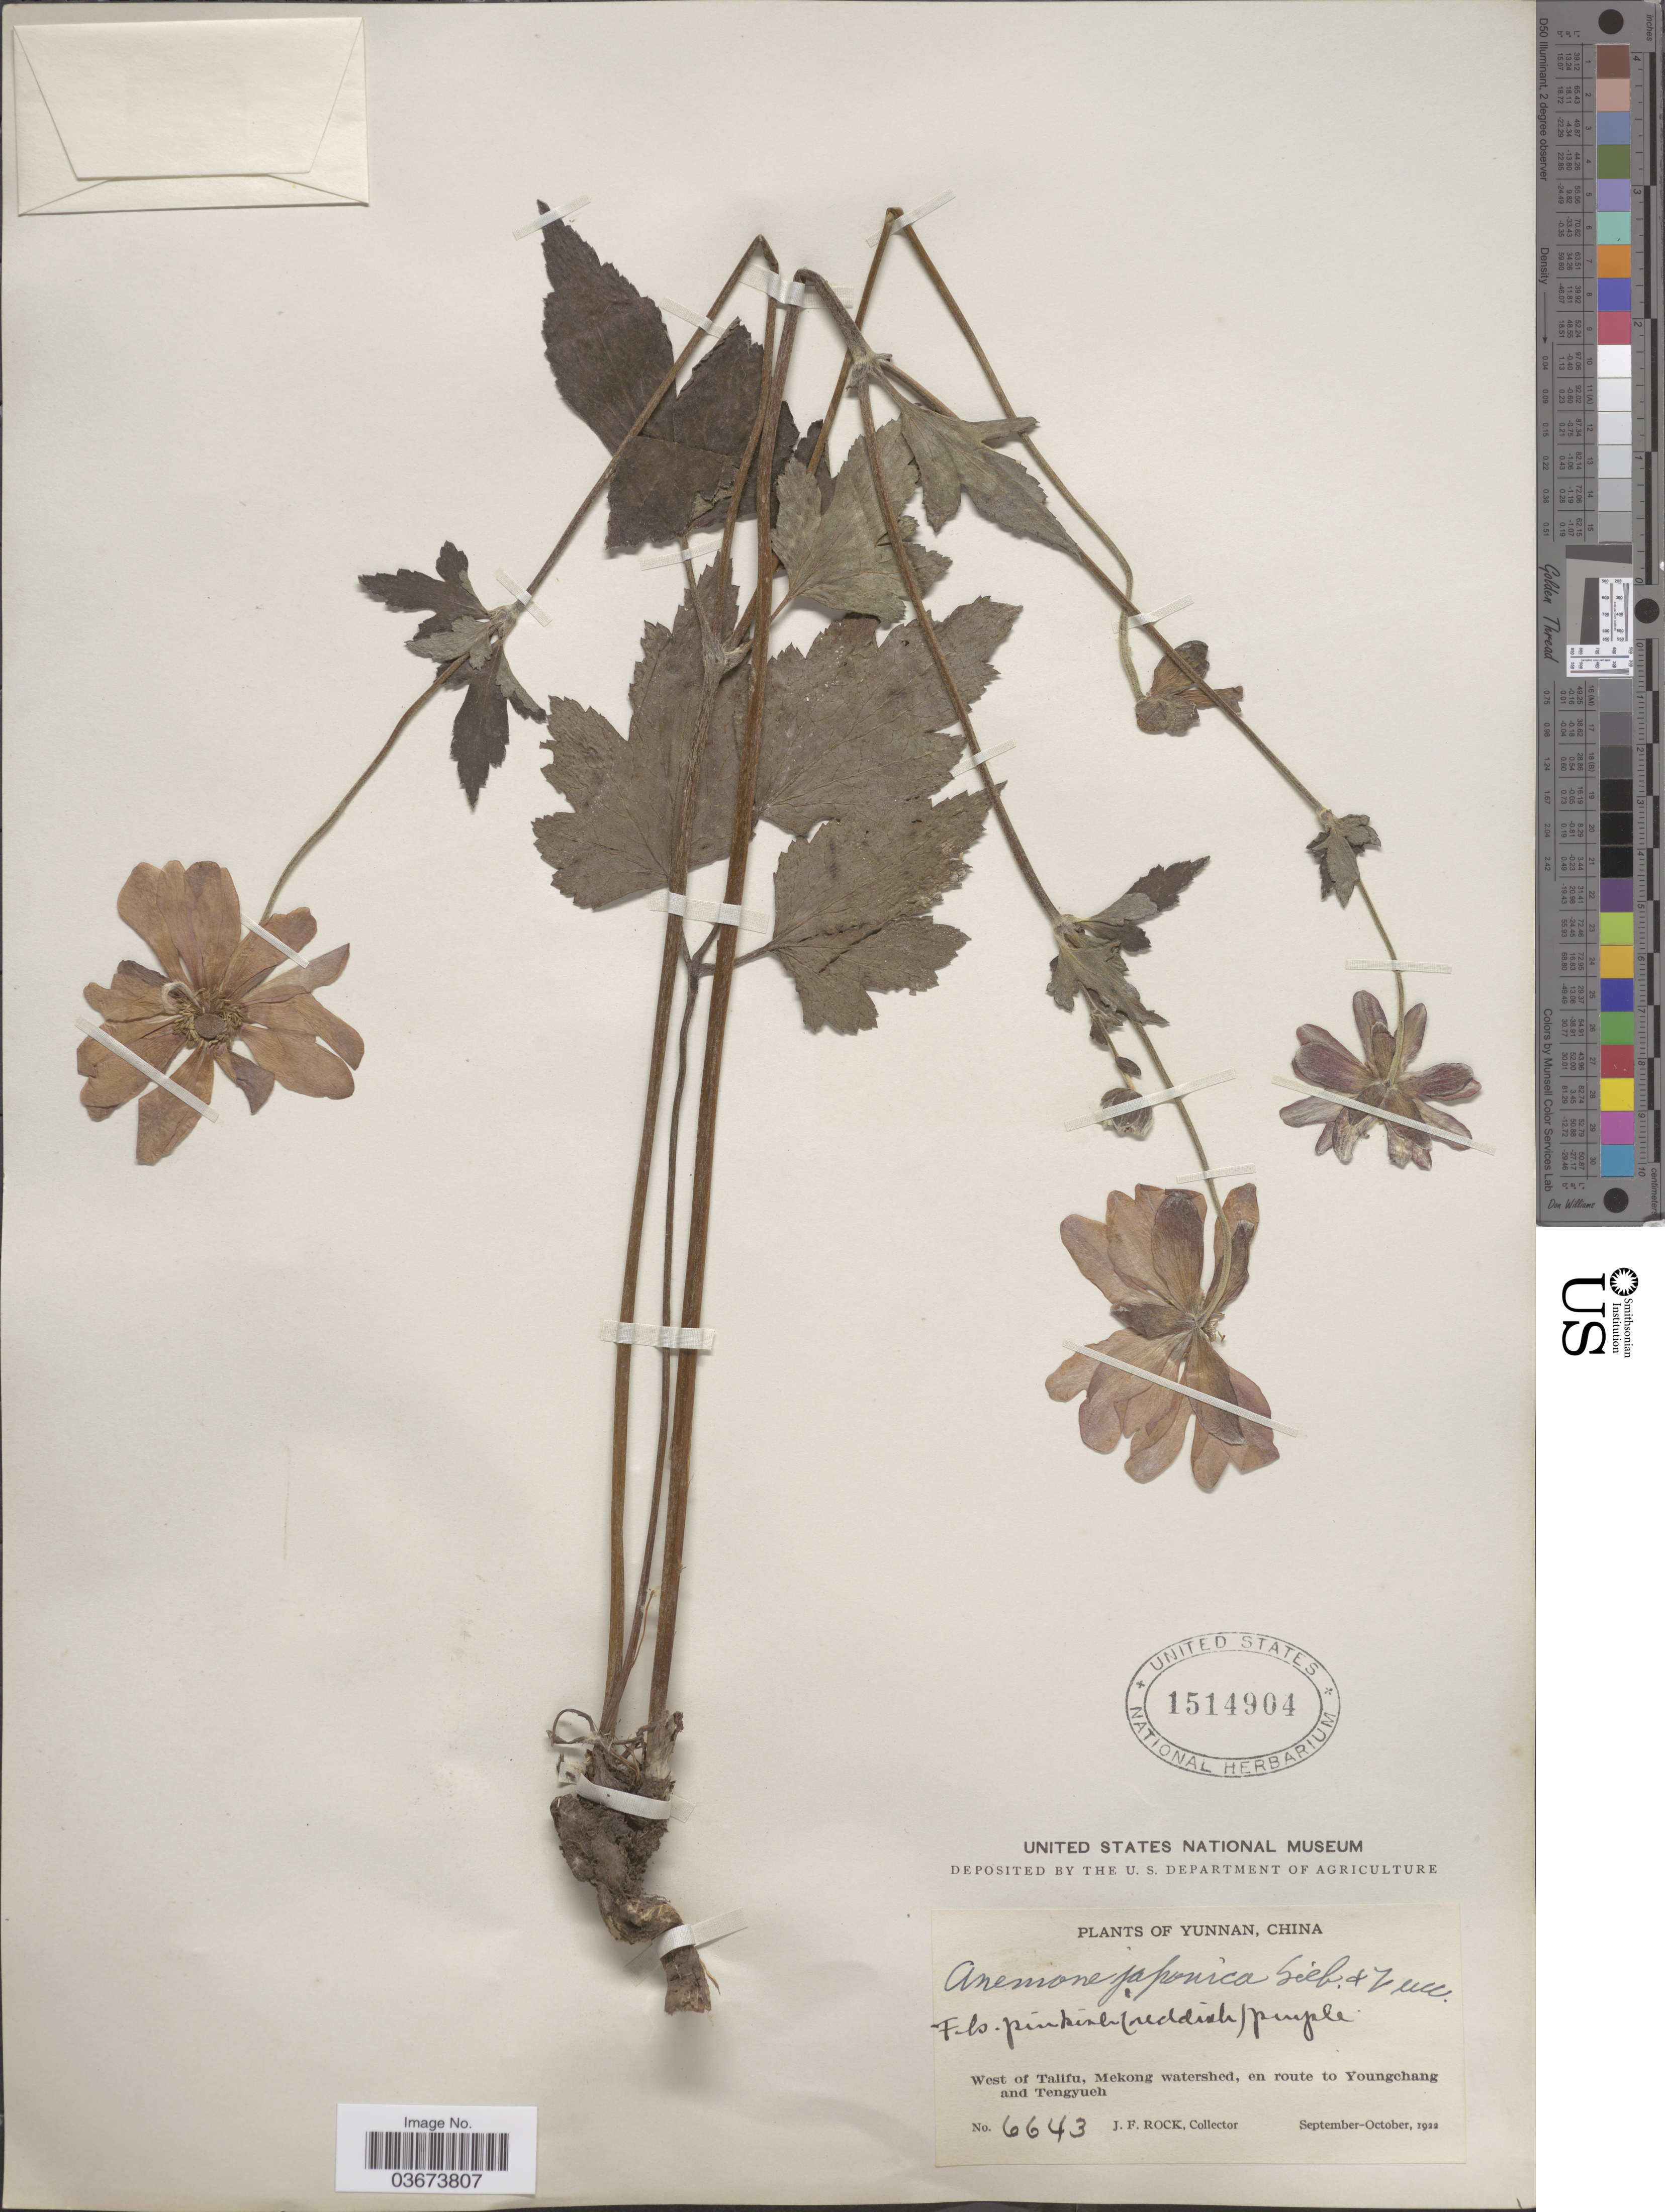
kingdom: Plantae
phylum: Tracheophyta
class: Magnoliopsida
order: Ranunculales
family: Ranunculaceae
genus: Anemone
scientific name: Anemone japonica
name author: Houtt.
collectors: J. Rock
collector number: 6643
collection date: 1922-09/1922-10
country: China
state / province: Yunnan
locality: West of Talifu, Mekong watershed, en route to Youngchang and Tengyueh.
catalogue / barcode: US 1514904